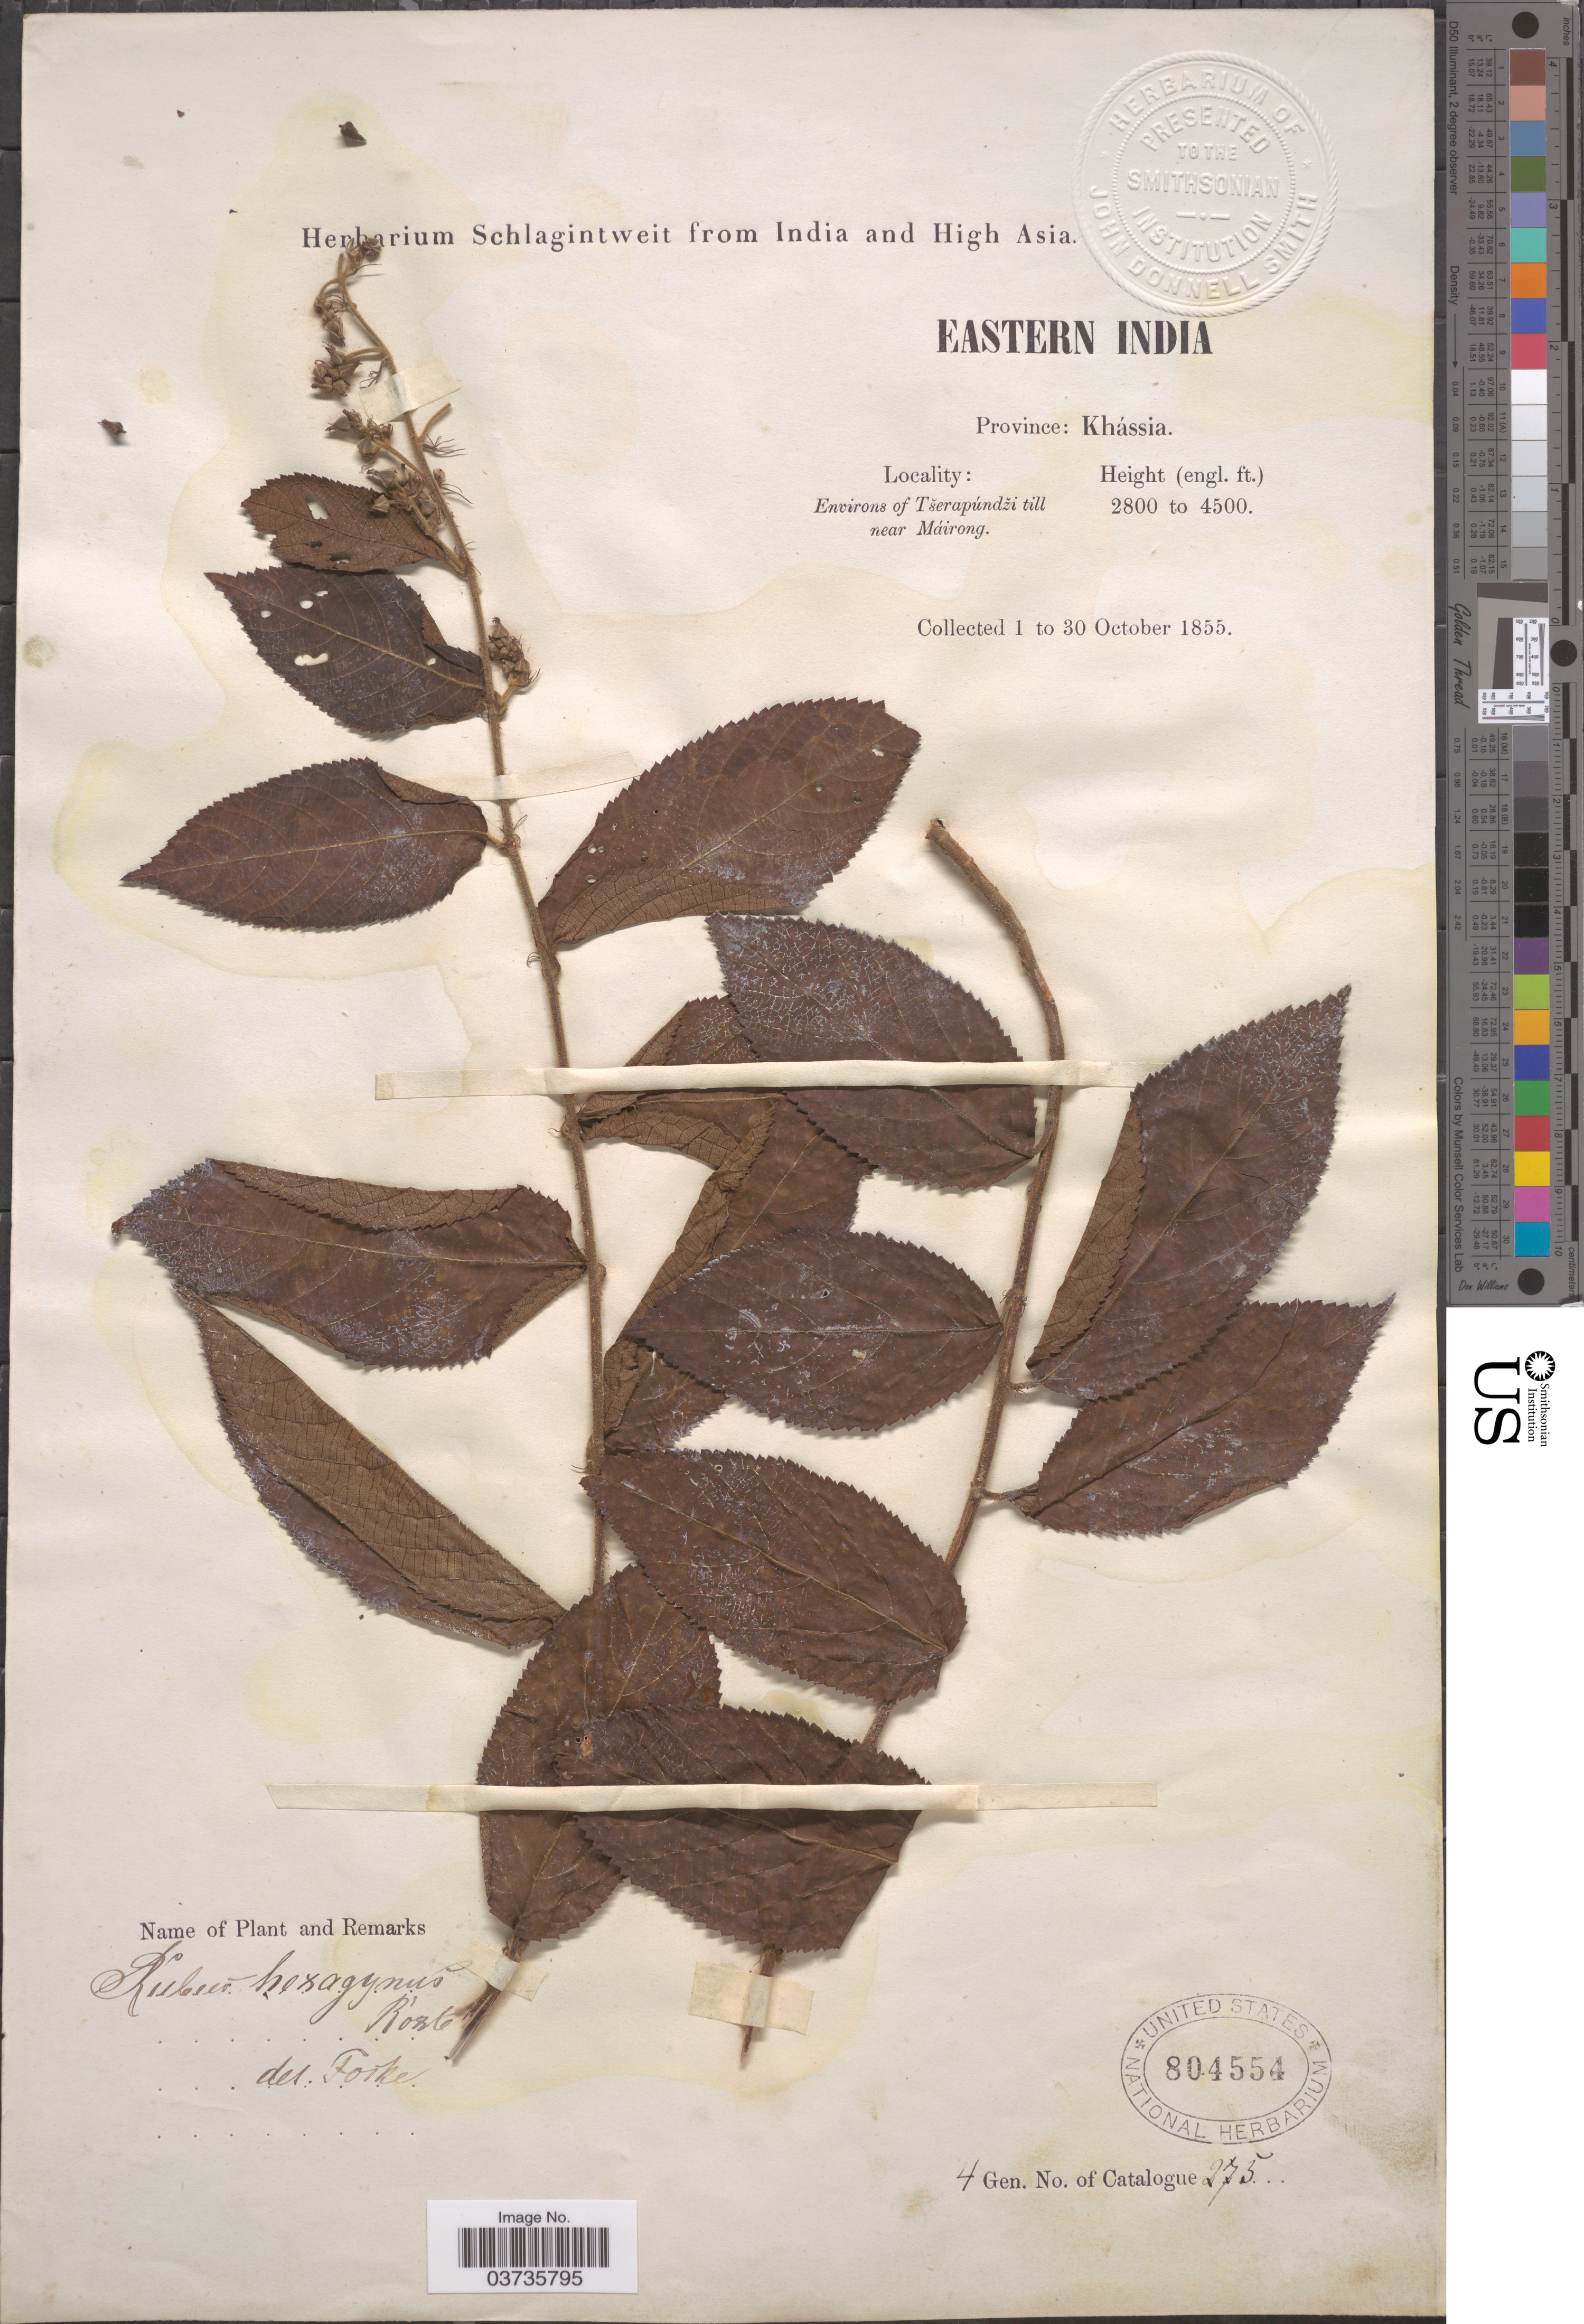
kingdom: Plantae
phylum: Tracheophyta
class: Magnoliopsida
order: Rosales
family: Rosaceae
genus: Rubus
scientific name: Rubus hexagynus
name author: Roxb.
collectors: ex herb. Schlagintweit from India and High Asia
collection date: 1855-10-01/1855-10-30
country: India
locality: Eastern India. Province: Khássia. Environs of Tserapúndzi till near Máirong.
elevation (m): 853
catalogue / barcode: US 804554